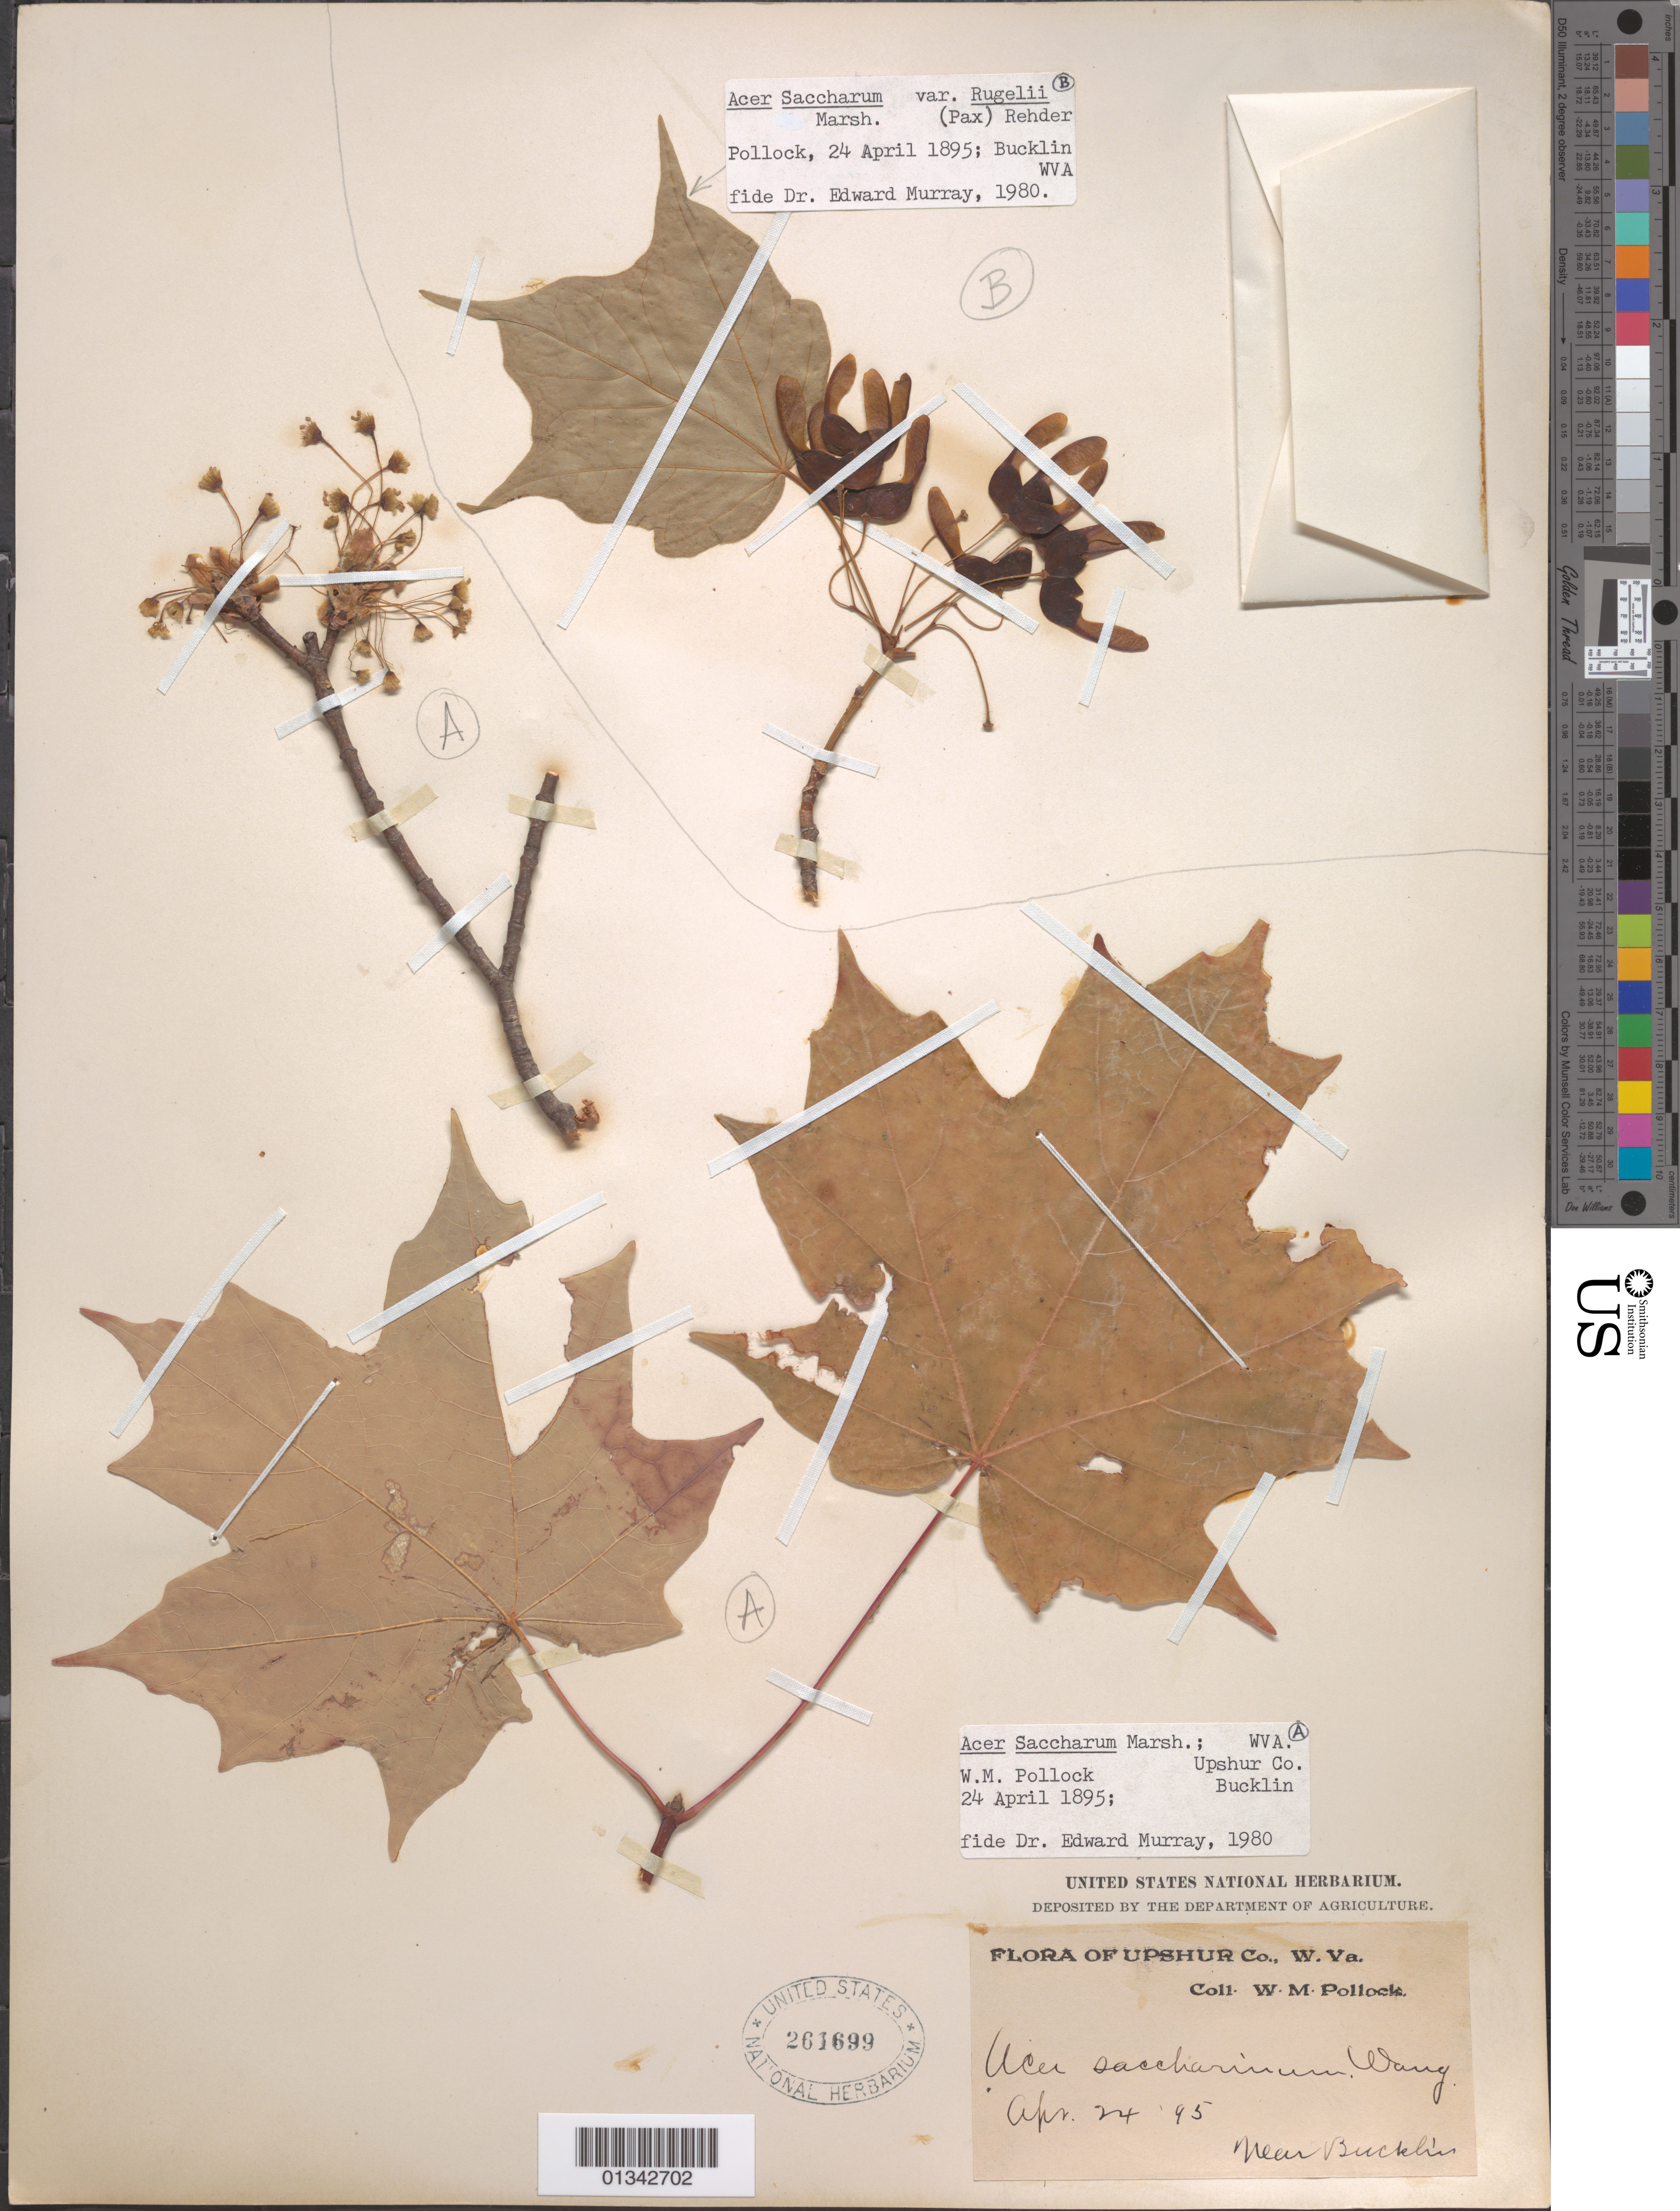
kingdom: Plantae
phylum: Tracheophyta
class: Magnoliopsida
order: Sapindales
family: Sapindaceae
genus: Acer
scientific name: Acer saccharum var. rugelii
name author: (Pax) Rehder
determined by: Murray, Edward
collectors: W. M. Pollock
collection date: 1895-04-24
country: United States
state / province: West Virginia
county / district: Upshur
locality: Near Bucklin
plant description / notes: Collection "B"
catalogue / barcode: US 261699-2